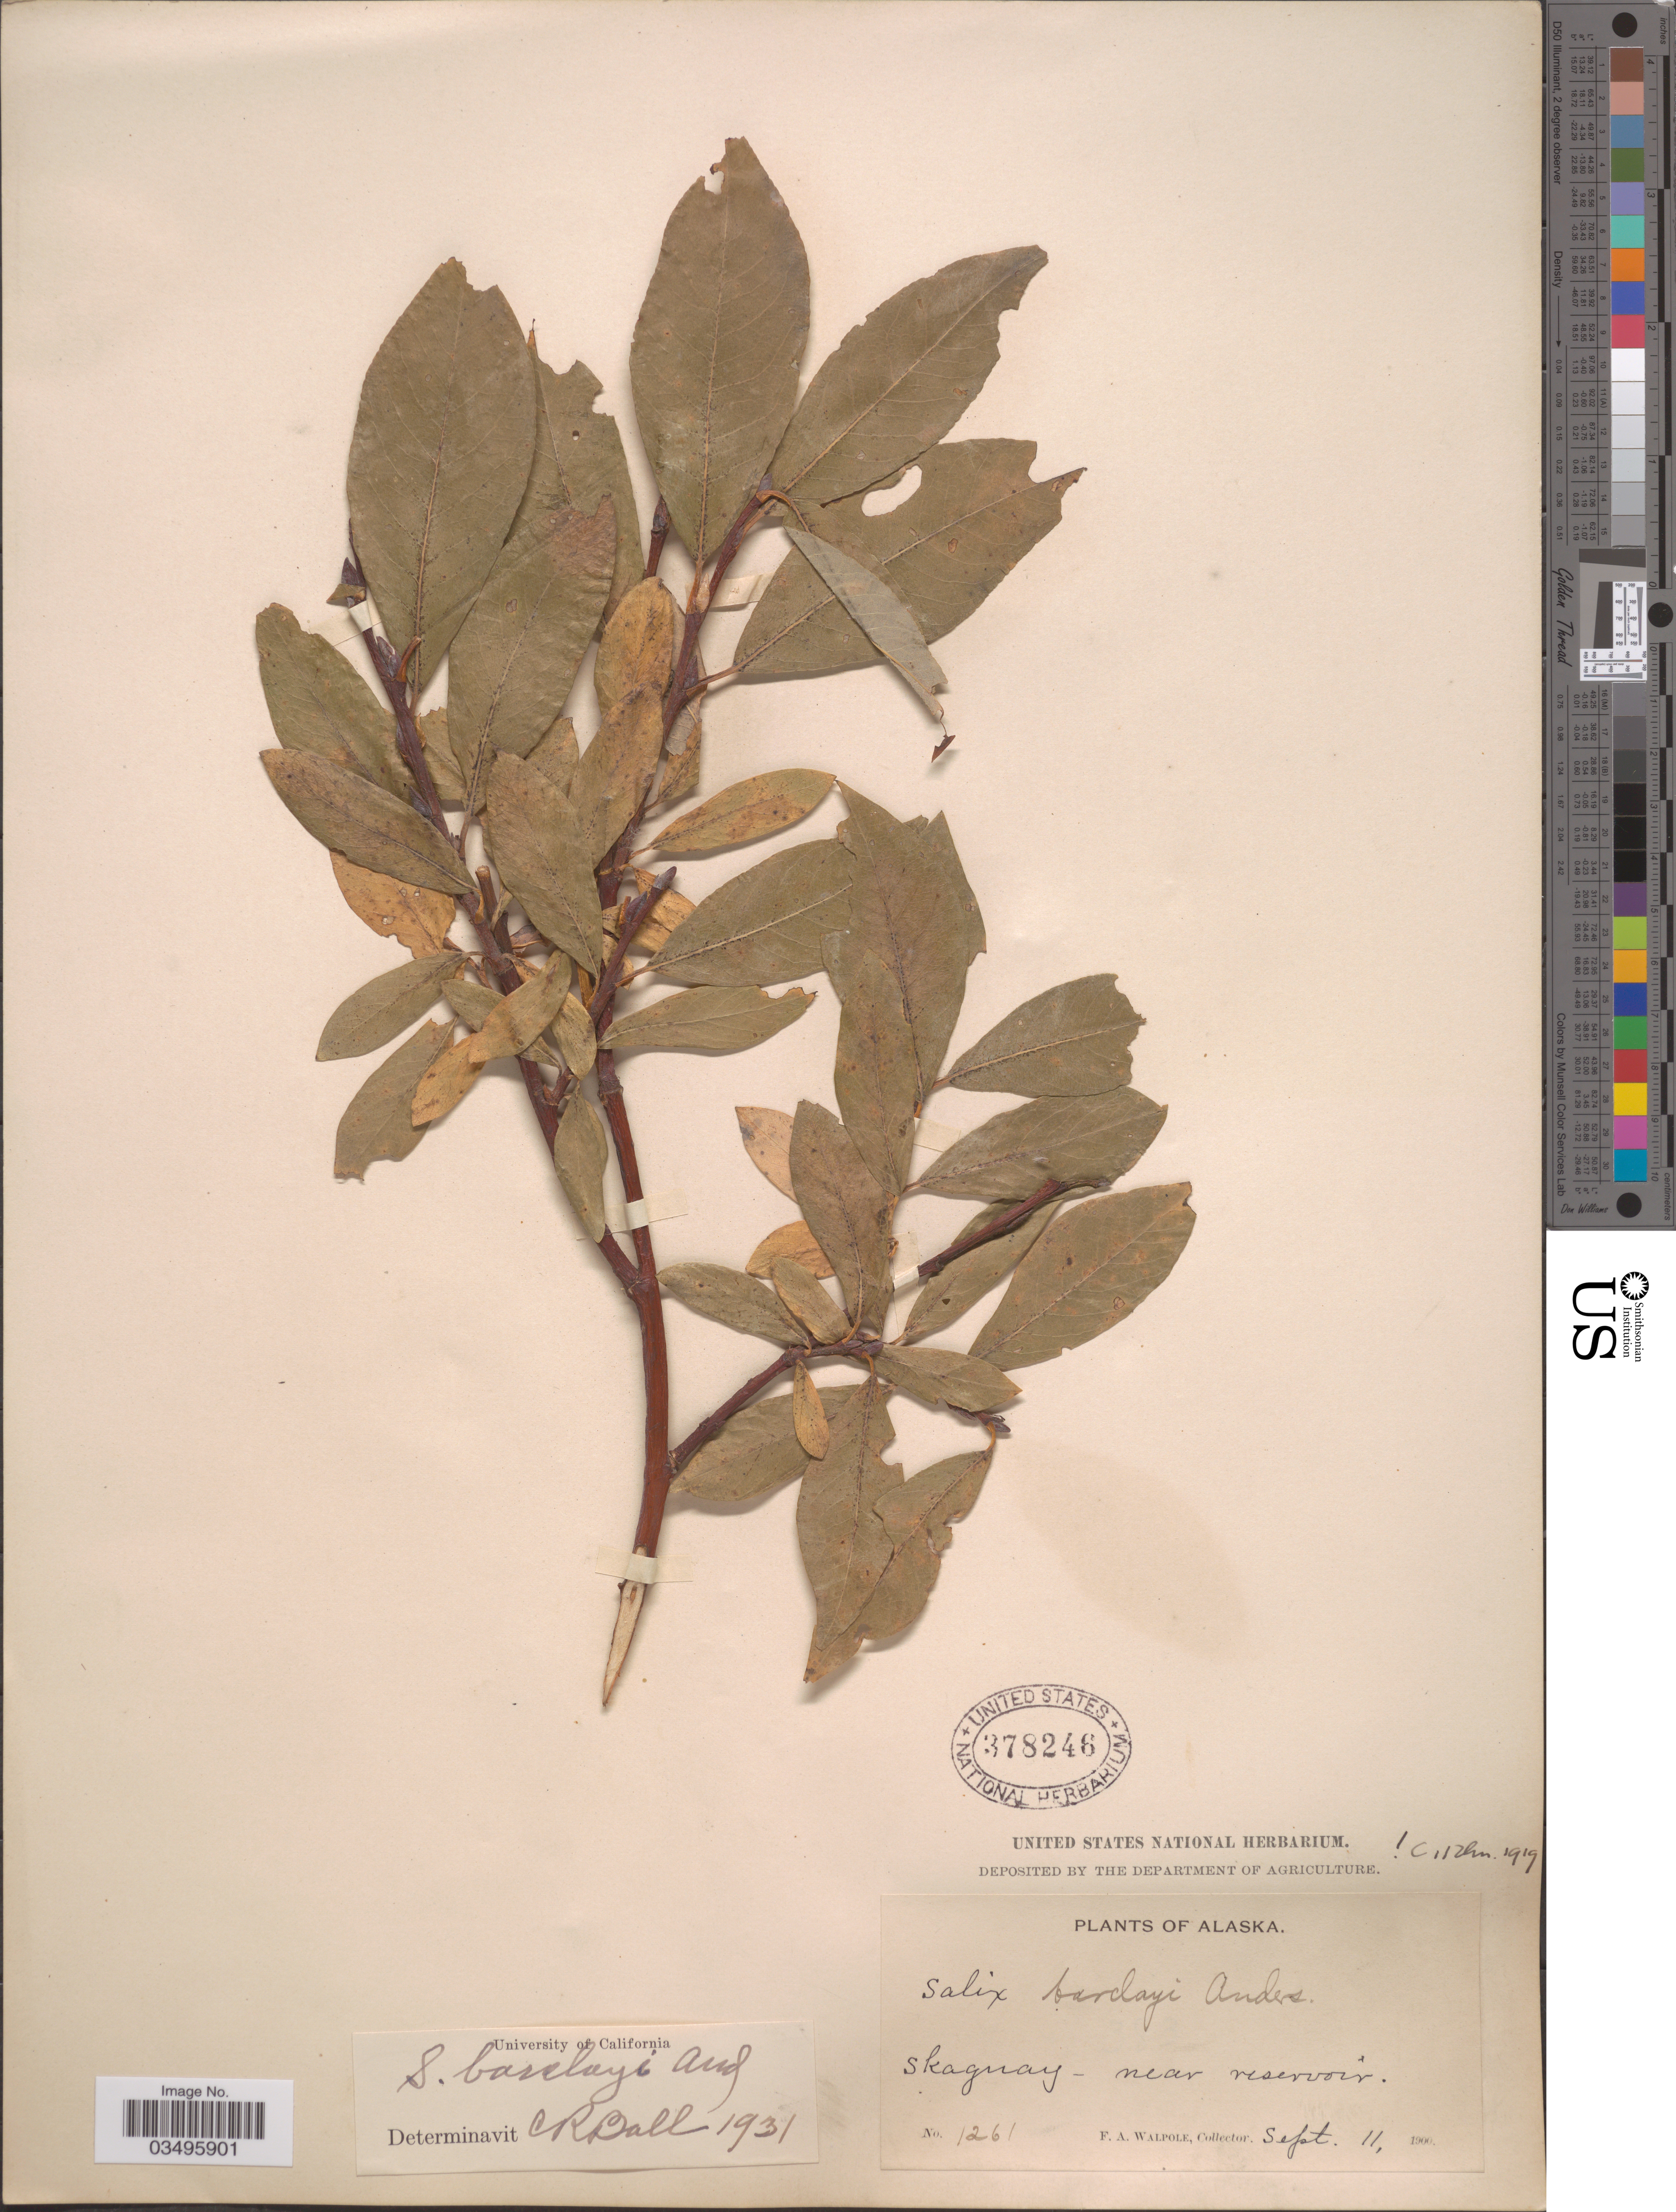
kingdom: Plantae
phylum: Tracheophyta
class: Magnoliopsida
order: Malpighiales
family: Salicaceae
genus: Salix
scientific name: Salix barclayi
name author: Andersson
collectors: F. Walpole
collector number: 1261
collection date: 1900-09-11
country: United States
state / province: Alaska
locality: Skagway - near reservoir.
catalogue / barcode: US 378246